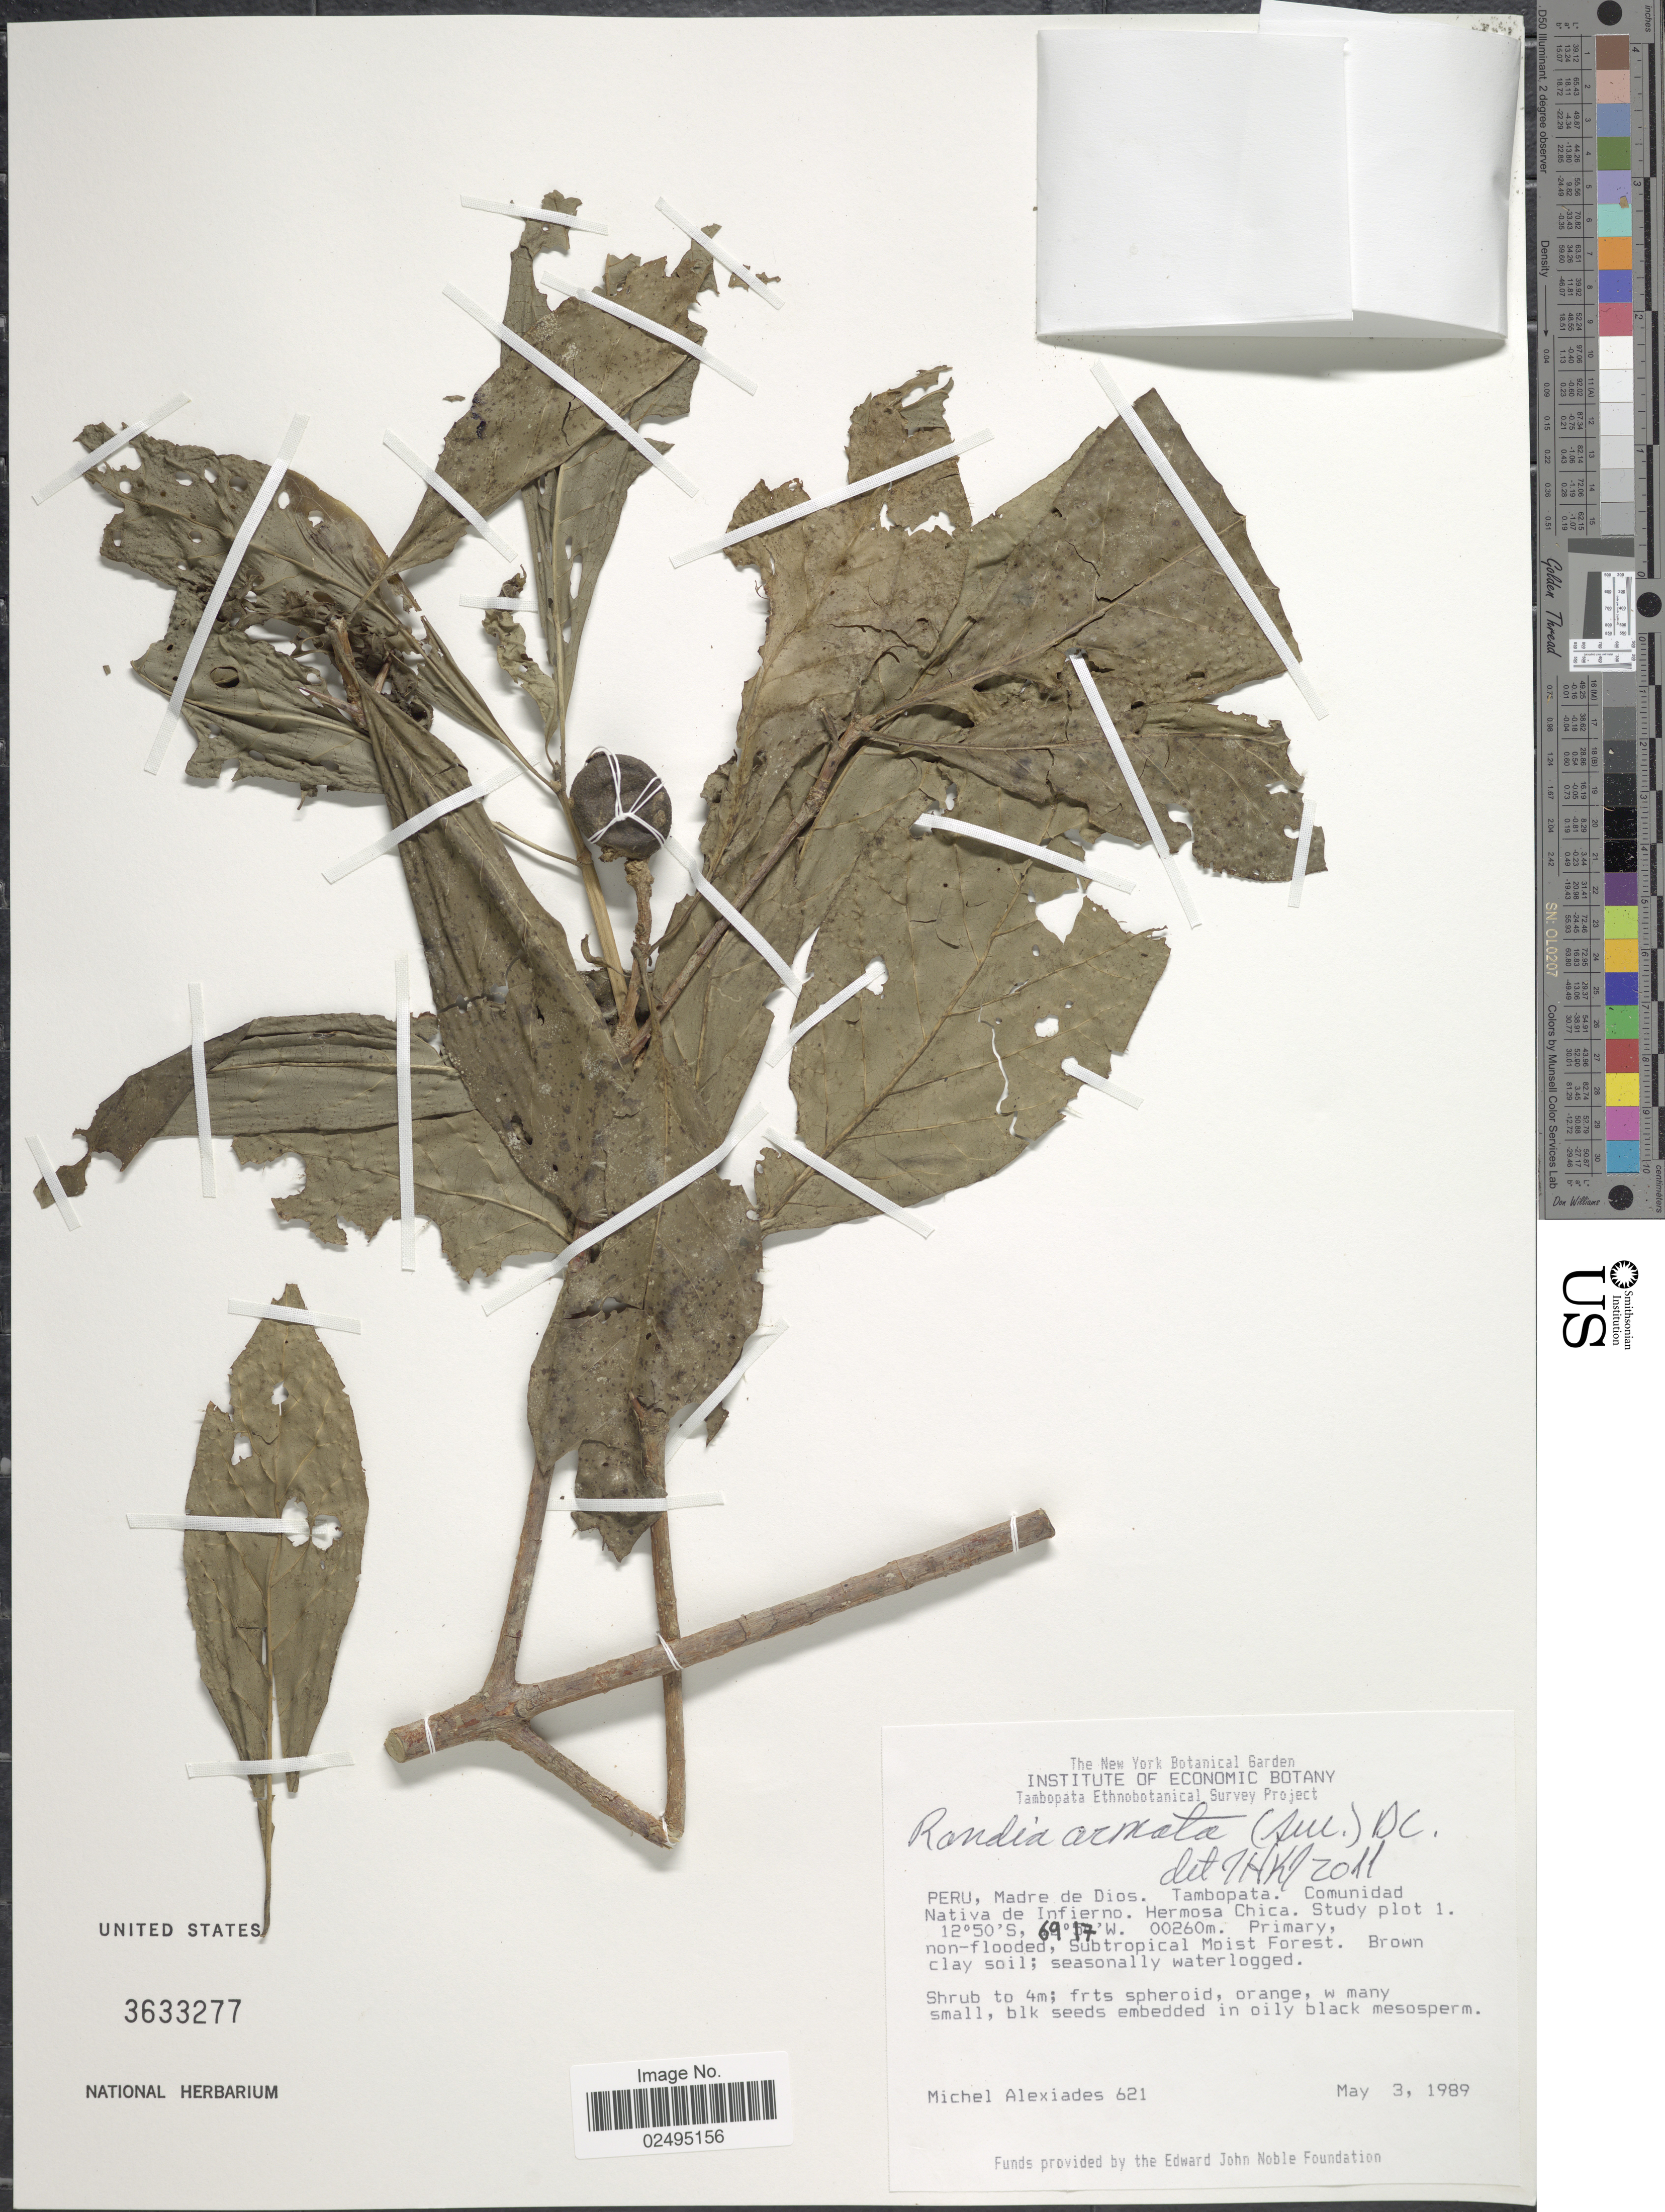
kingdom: Plantae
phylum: Tracheophyta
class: Magnoliopsida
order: Gentianales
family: Rubiaceae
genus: Randia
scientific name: Randia armata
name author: (Sw.) DC.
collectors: M. Alexiades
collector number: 621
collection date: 1989-05-03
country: Peru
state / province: Madre de Dios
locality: Tambopata. Comunidad Nativa de Infierno. Hermosa Chica. Study Plot 1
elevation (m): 260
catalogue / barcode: US 3633277